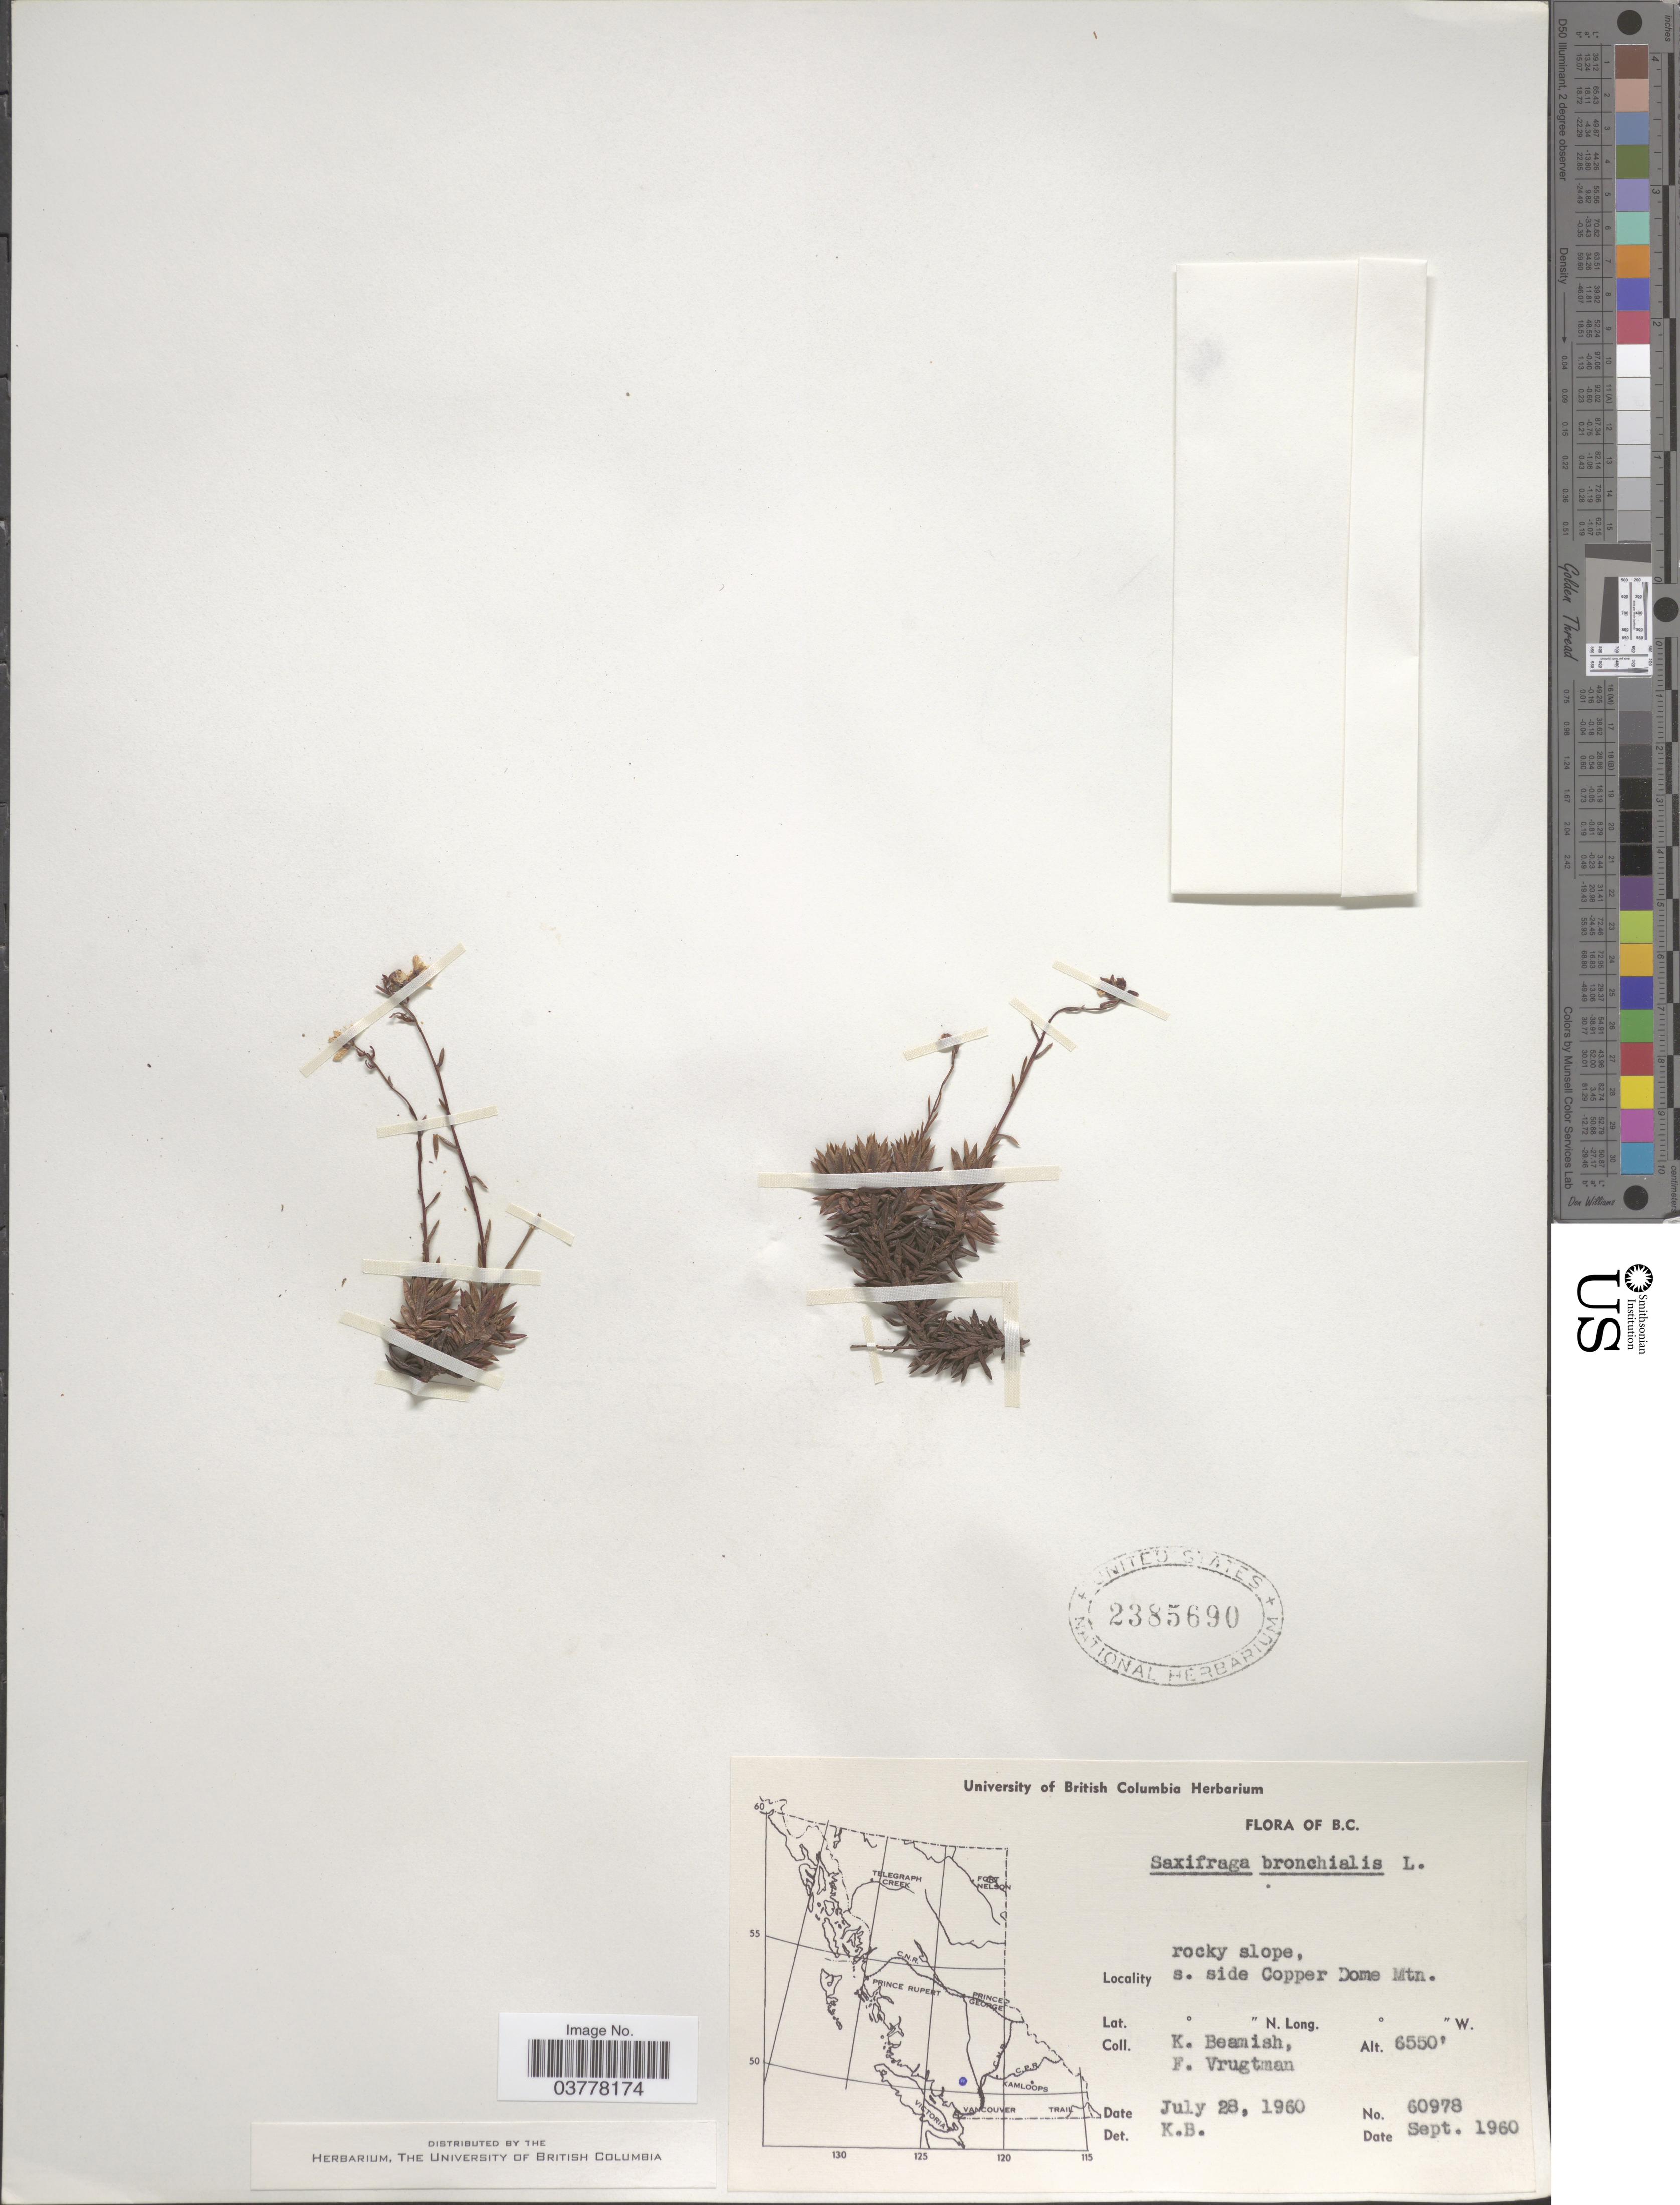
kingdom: Plantae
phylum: Tracheophyta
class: Magnoliopsida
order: Saxifragales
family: Saxifragaceae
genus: Saxifraga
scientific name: Saxifraga bronchialis subsp. austromontana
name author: (Wiegand) Piper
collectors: K. Beamish & F. Vrugtman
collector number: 60978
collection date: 1960-07-28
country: Canada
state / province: British Columbia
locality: S. side Copper Dome Mtn.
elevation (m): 1996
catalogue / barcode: US 2385690